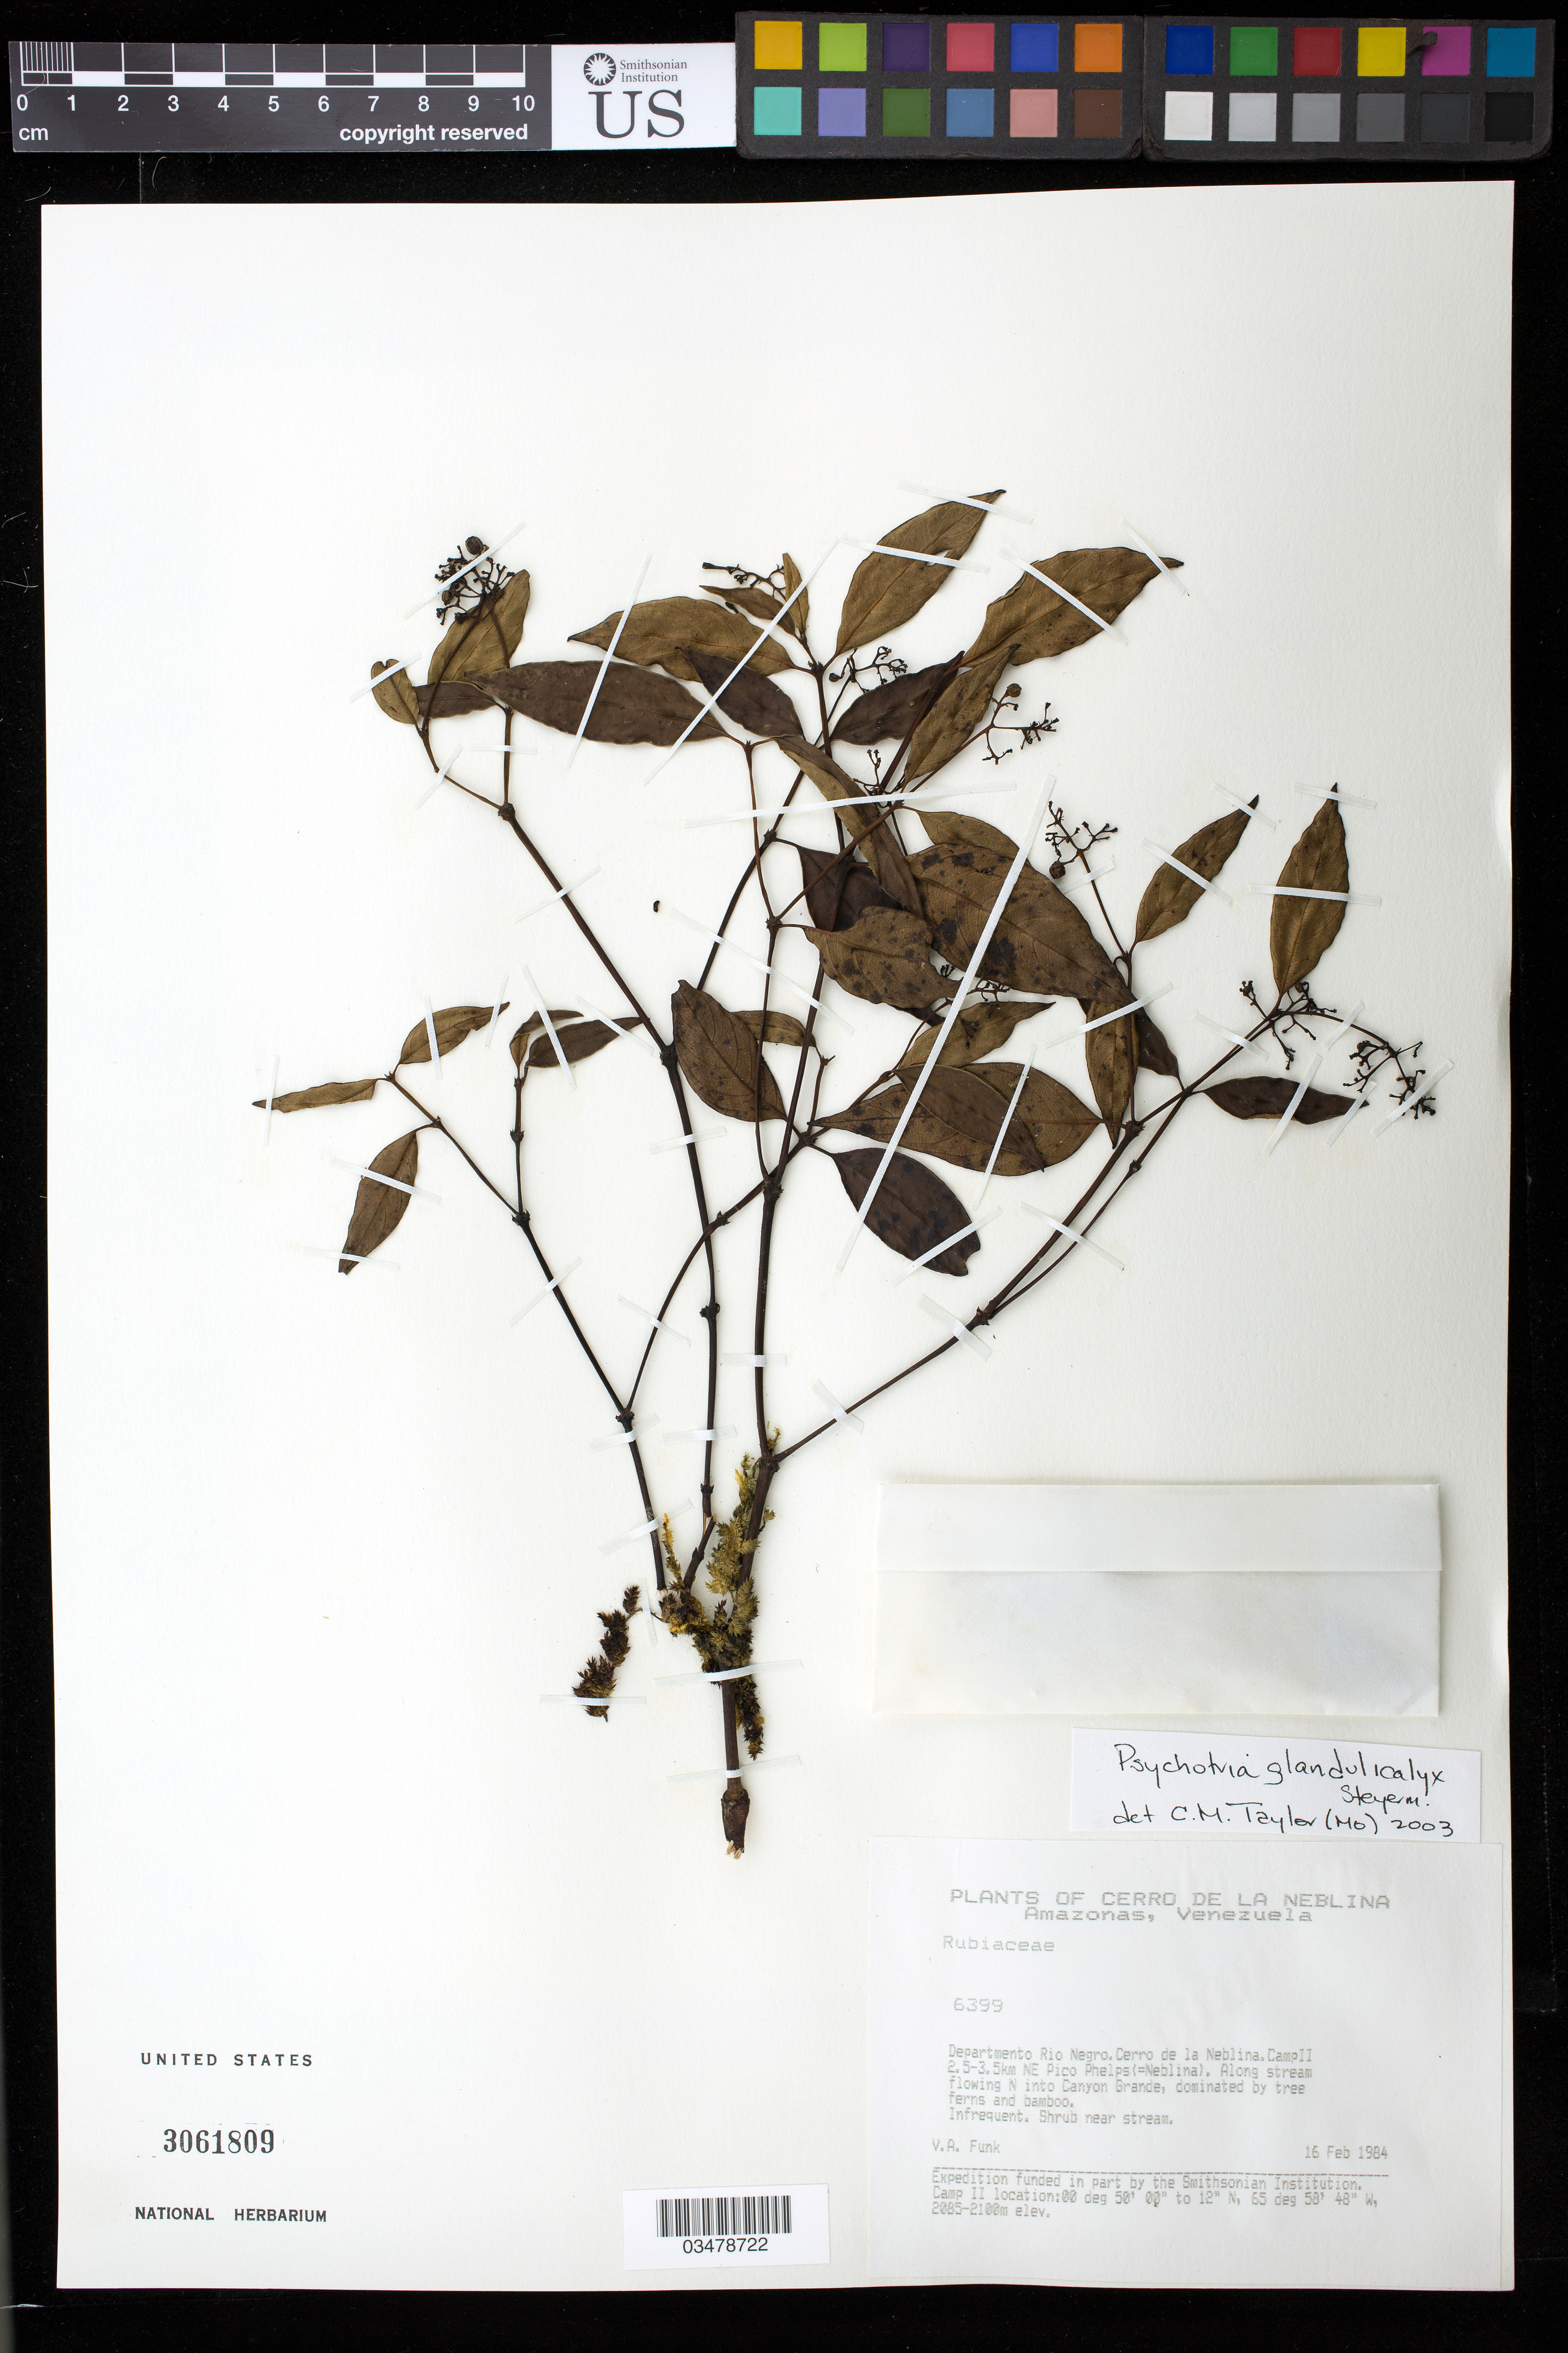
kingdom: Plantae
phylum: Tracheophyta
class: Magnoliopsida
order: Gentianales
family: Rubiaceae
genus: Psychotria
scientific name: Psychotria glandulicalyx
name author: Steyerm.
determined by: Taylor, Charlotte M.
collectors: V. Funk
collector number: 6399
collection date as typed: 16-Feb-84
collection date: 1984-02-16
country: Venezuela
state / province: Amazonas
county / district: Río Negro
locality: Cerro de la Neblina, Camp II 2.5-3.5 km NE Pico Phelps (=Neblina)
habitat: Along stream flowing N into Canyon Grande, dominated by tree ferns and bamboo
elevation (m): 2085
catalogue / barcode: US 3061809